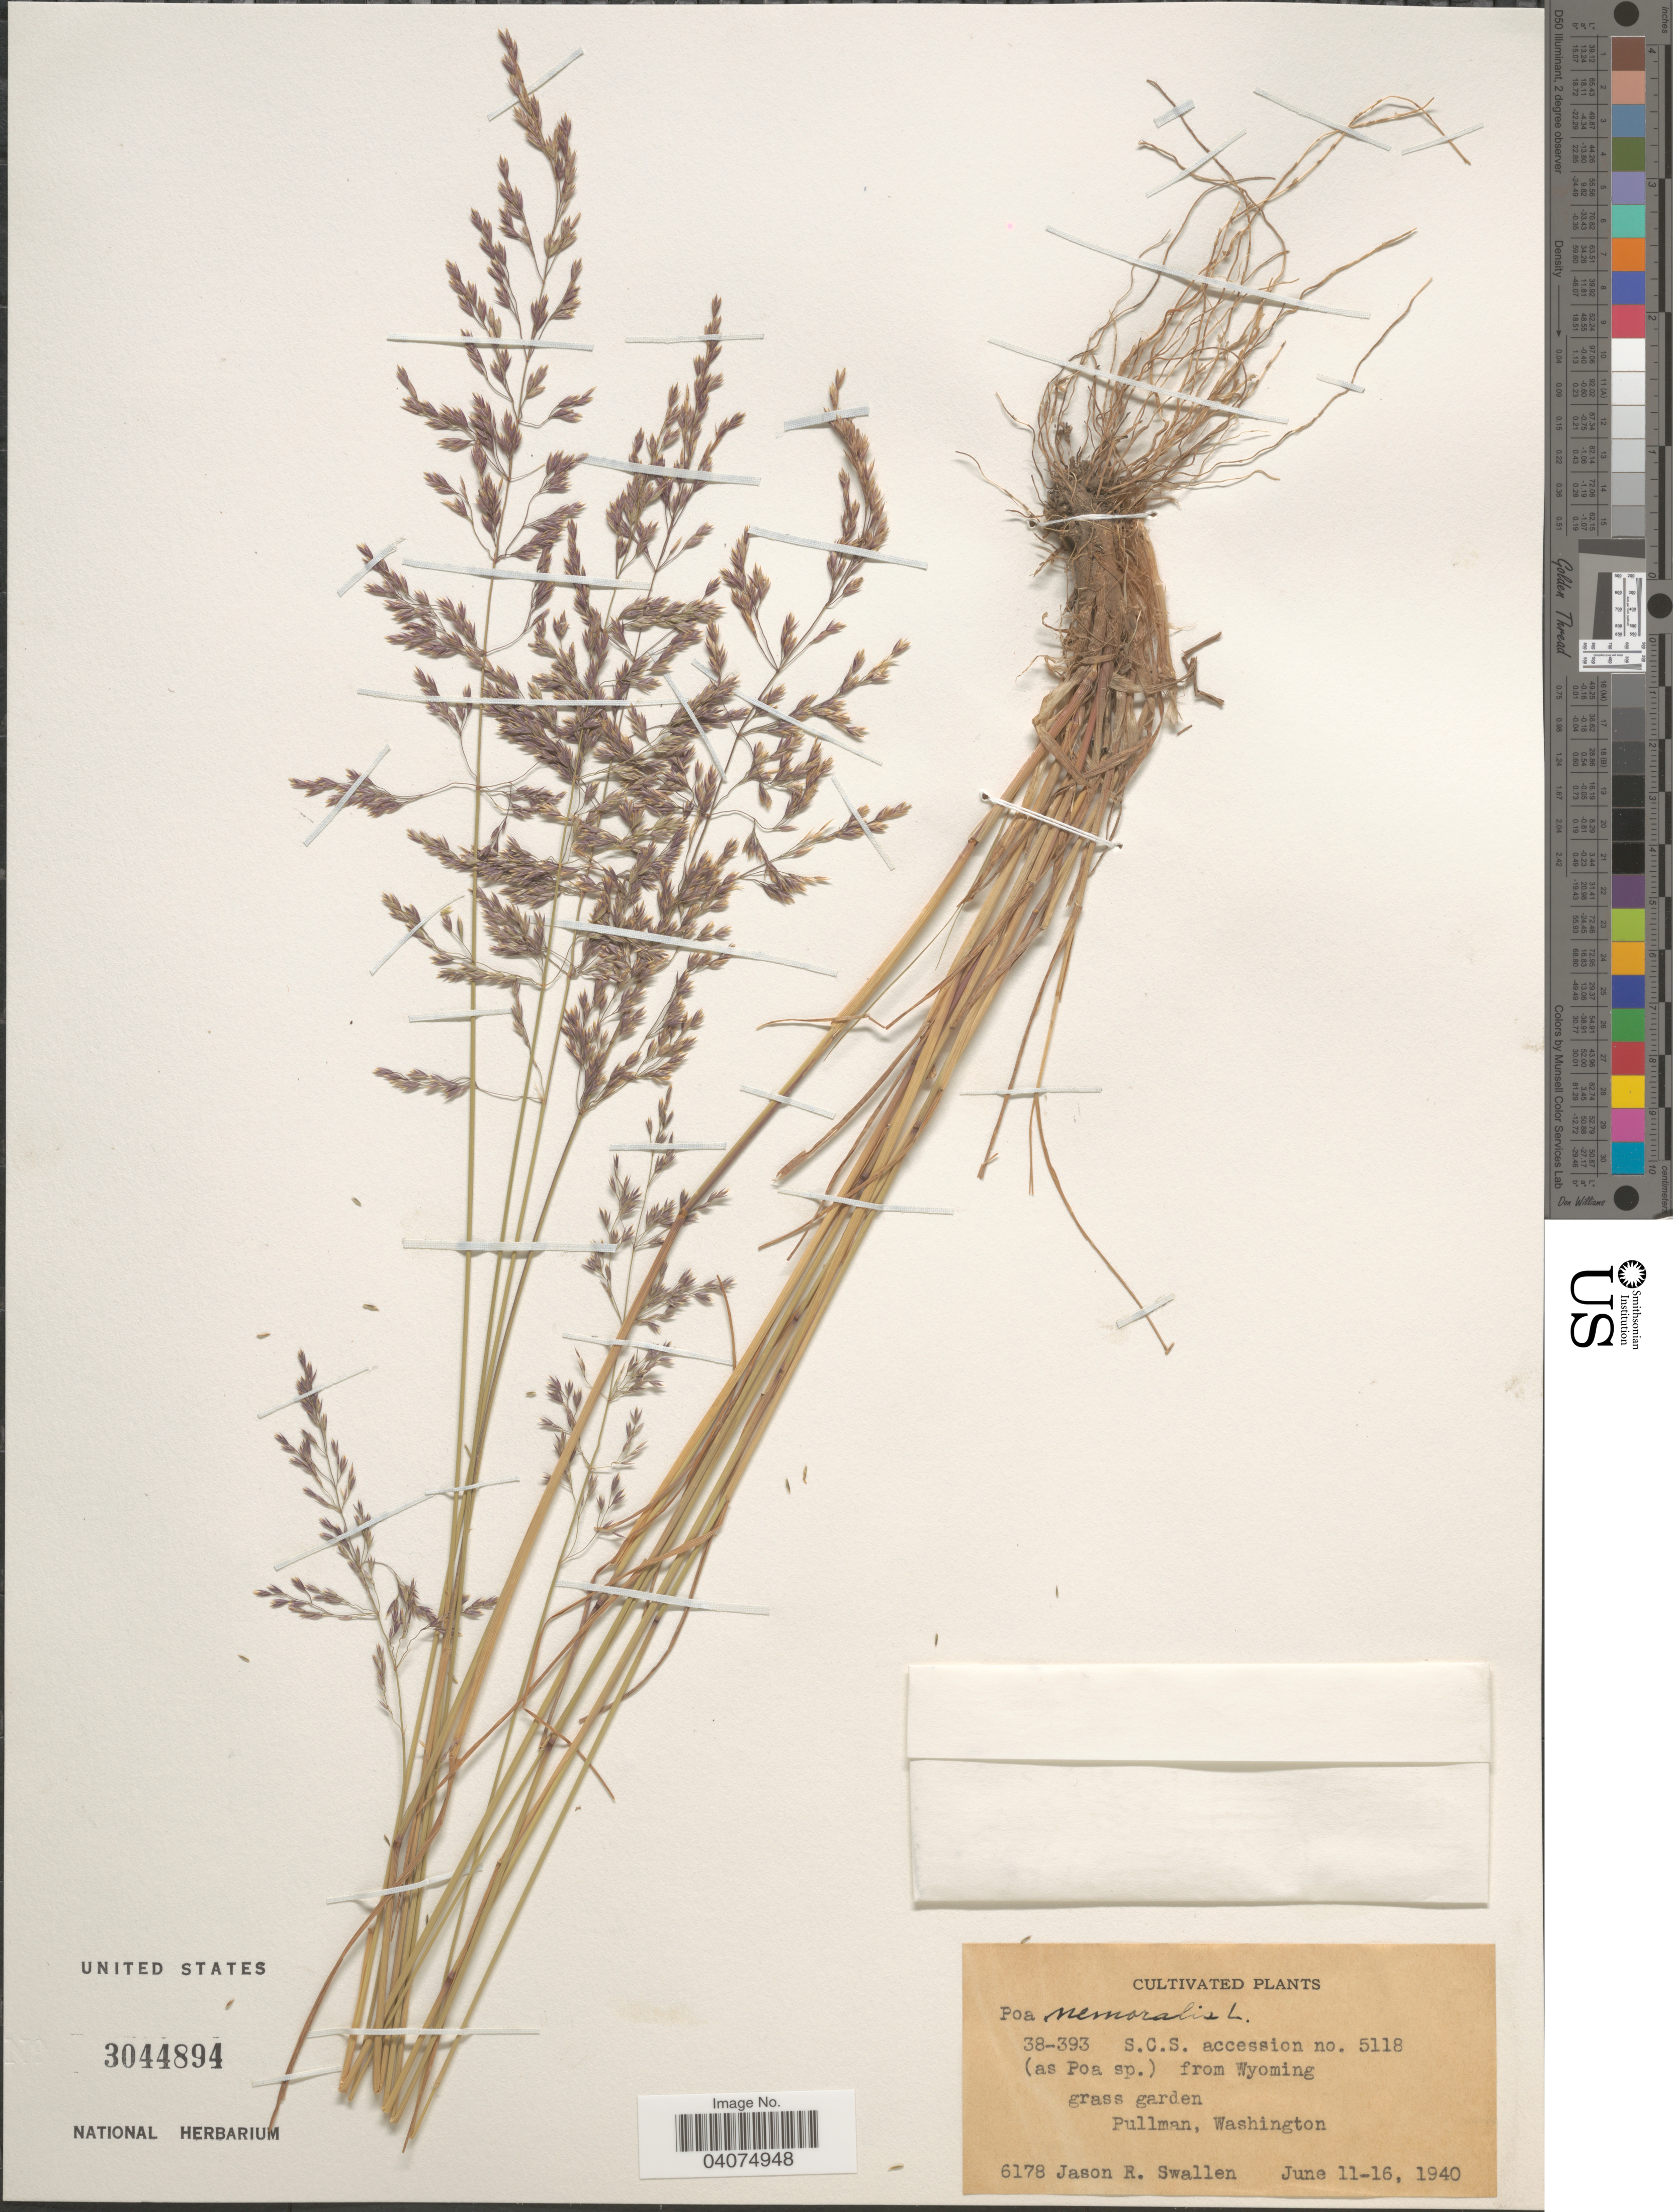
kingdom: Plantae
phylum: Tracheophyta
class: Liliopsida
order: Poales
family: Poaceae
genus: Poa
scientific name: Poa nemoralis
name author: L.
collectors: J. R. Swallen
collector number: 6178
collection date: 1940-06-11/1940-06-16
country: United States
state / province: Washington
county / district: Whitman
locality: Grass garden, Pullman.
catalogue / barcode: US 3044894